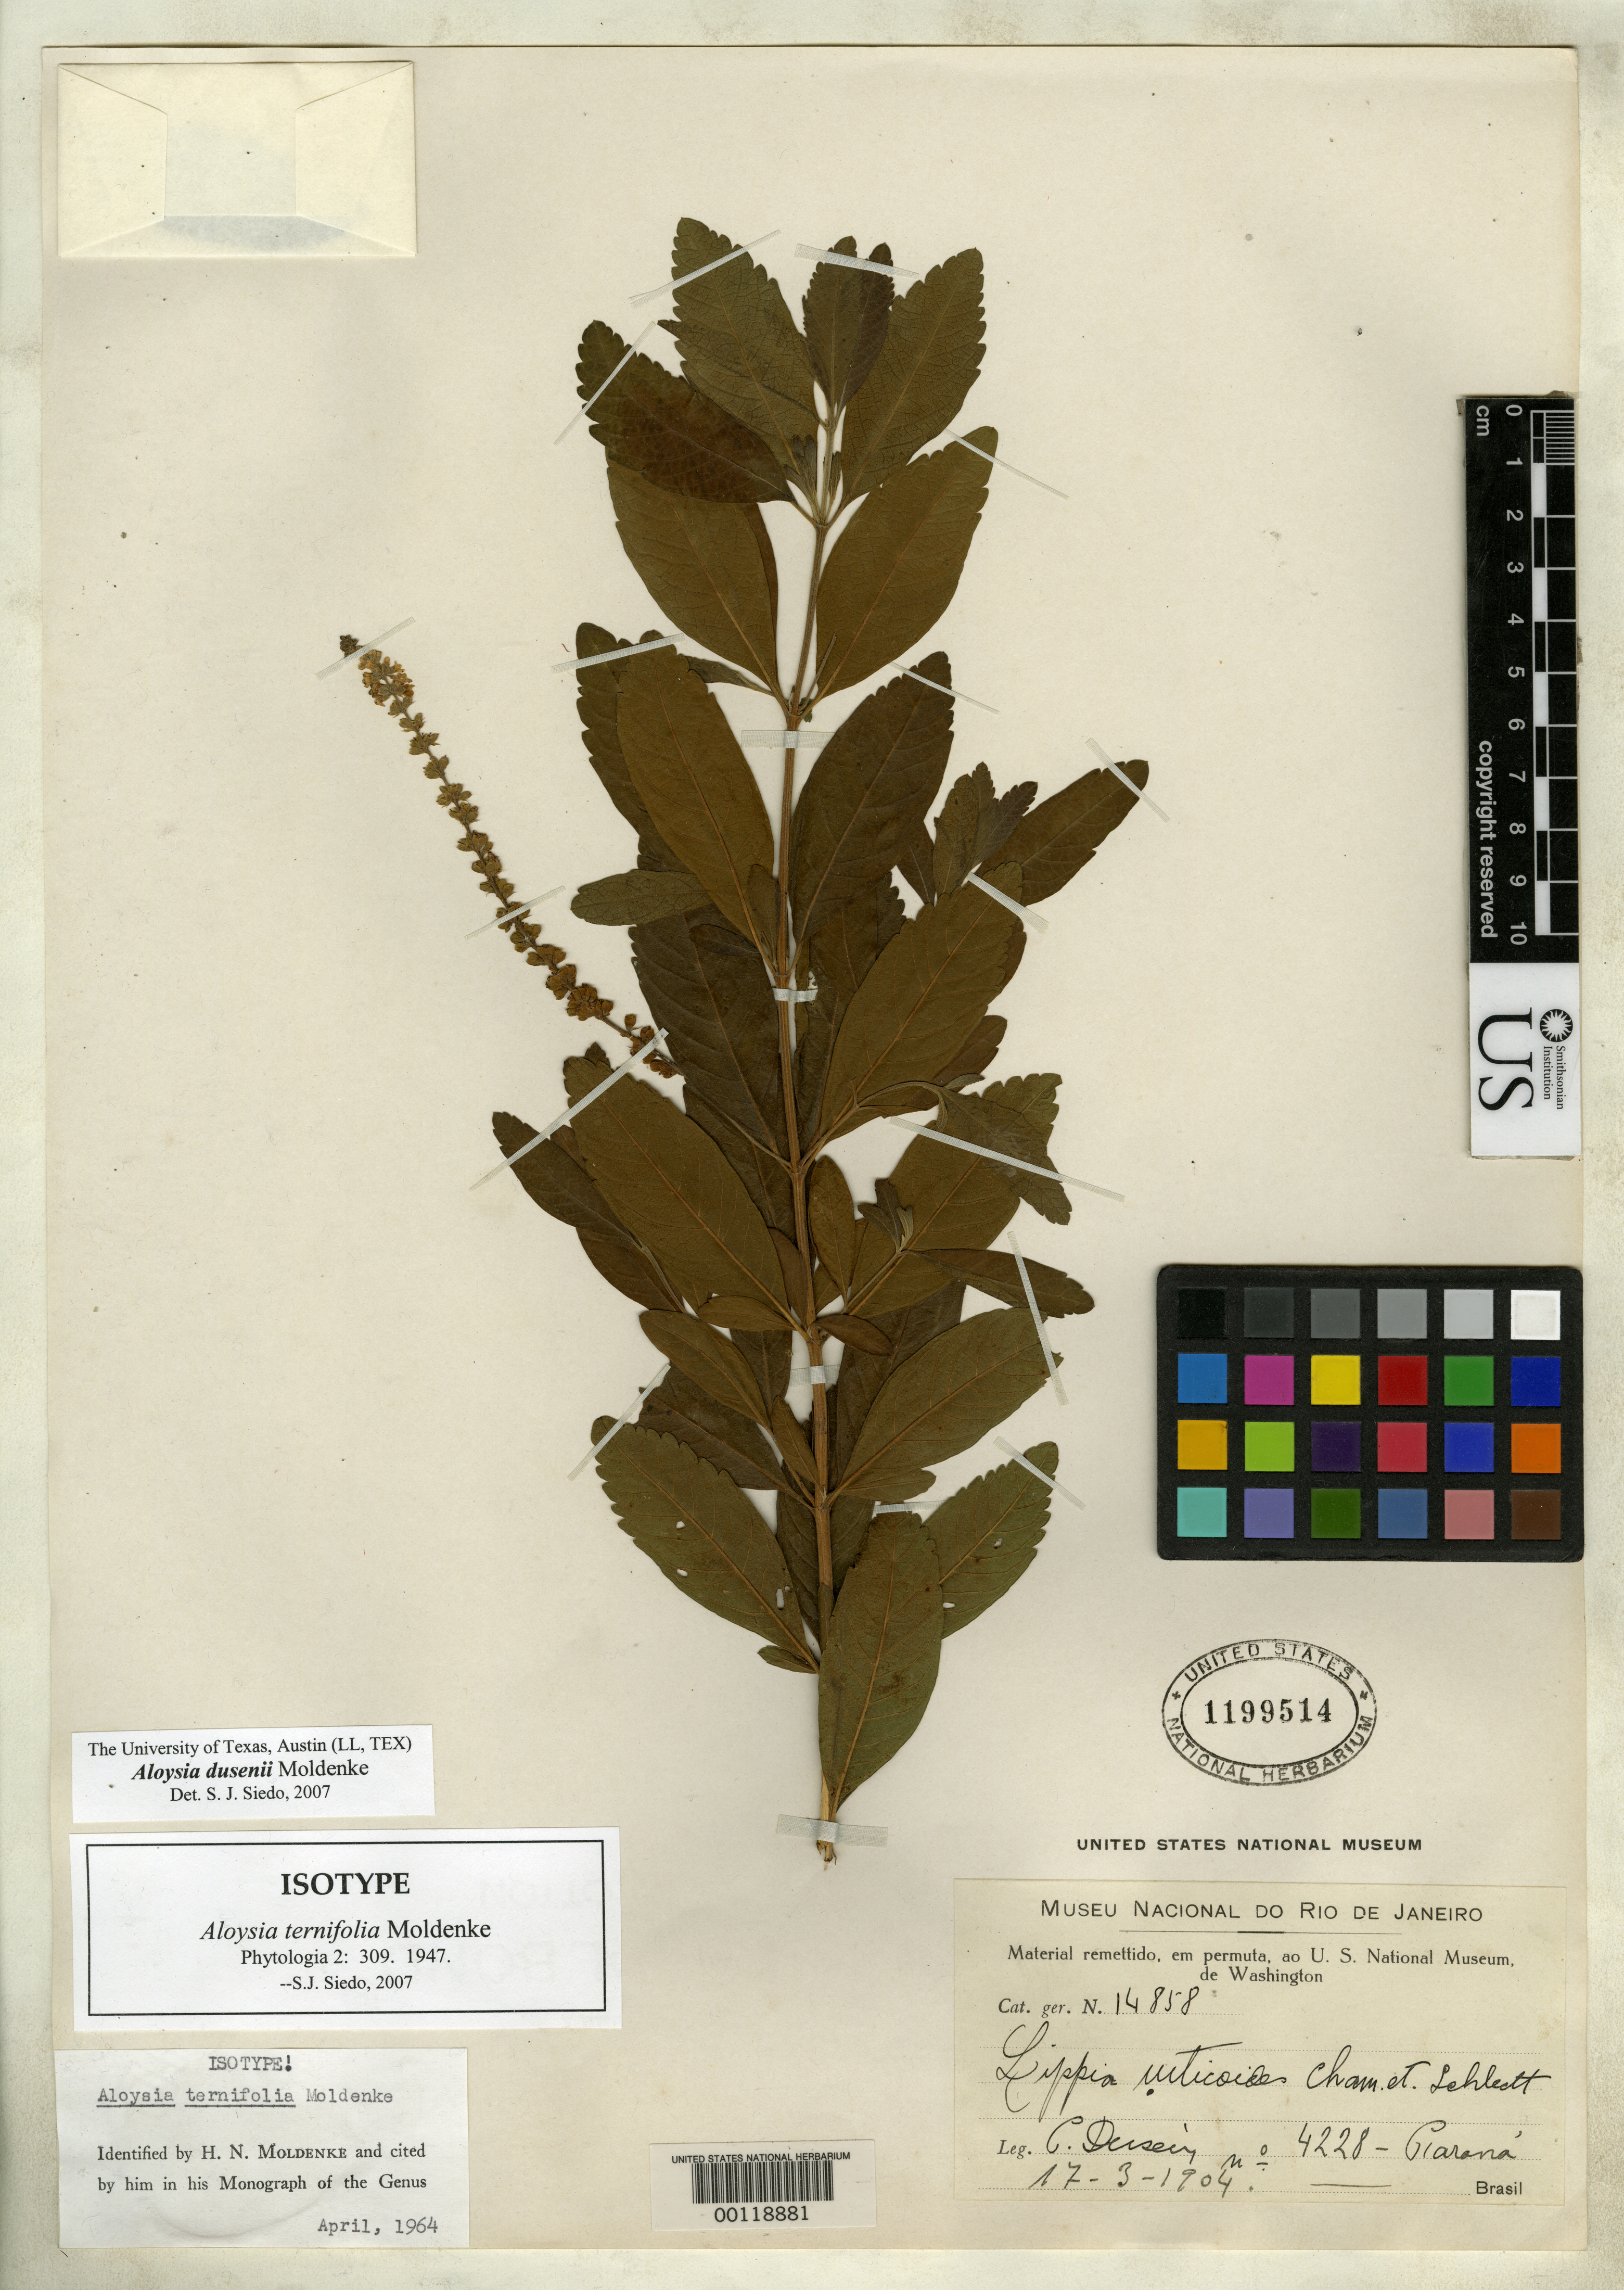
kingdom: Plantae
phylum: Tracheophyta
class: Magnoliopsida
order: Lamiales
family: Verbenaceae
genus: Aloysia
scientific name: Aloysia ternifolia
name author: Moldenke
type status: Isotype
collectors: P. Dusén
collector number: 4228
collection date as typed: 17 Mar 1904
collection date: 1904-03-17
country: Brazil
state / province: Paraná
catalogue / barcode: US 1199514